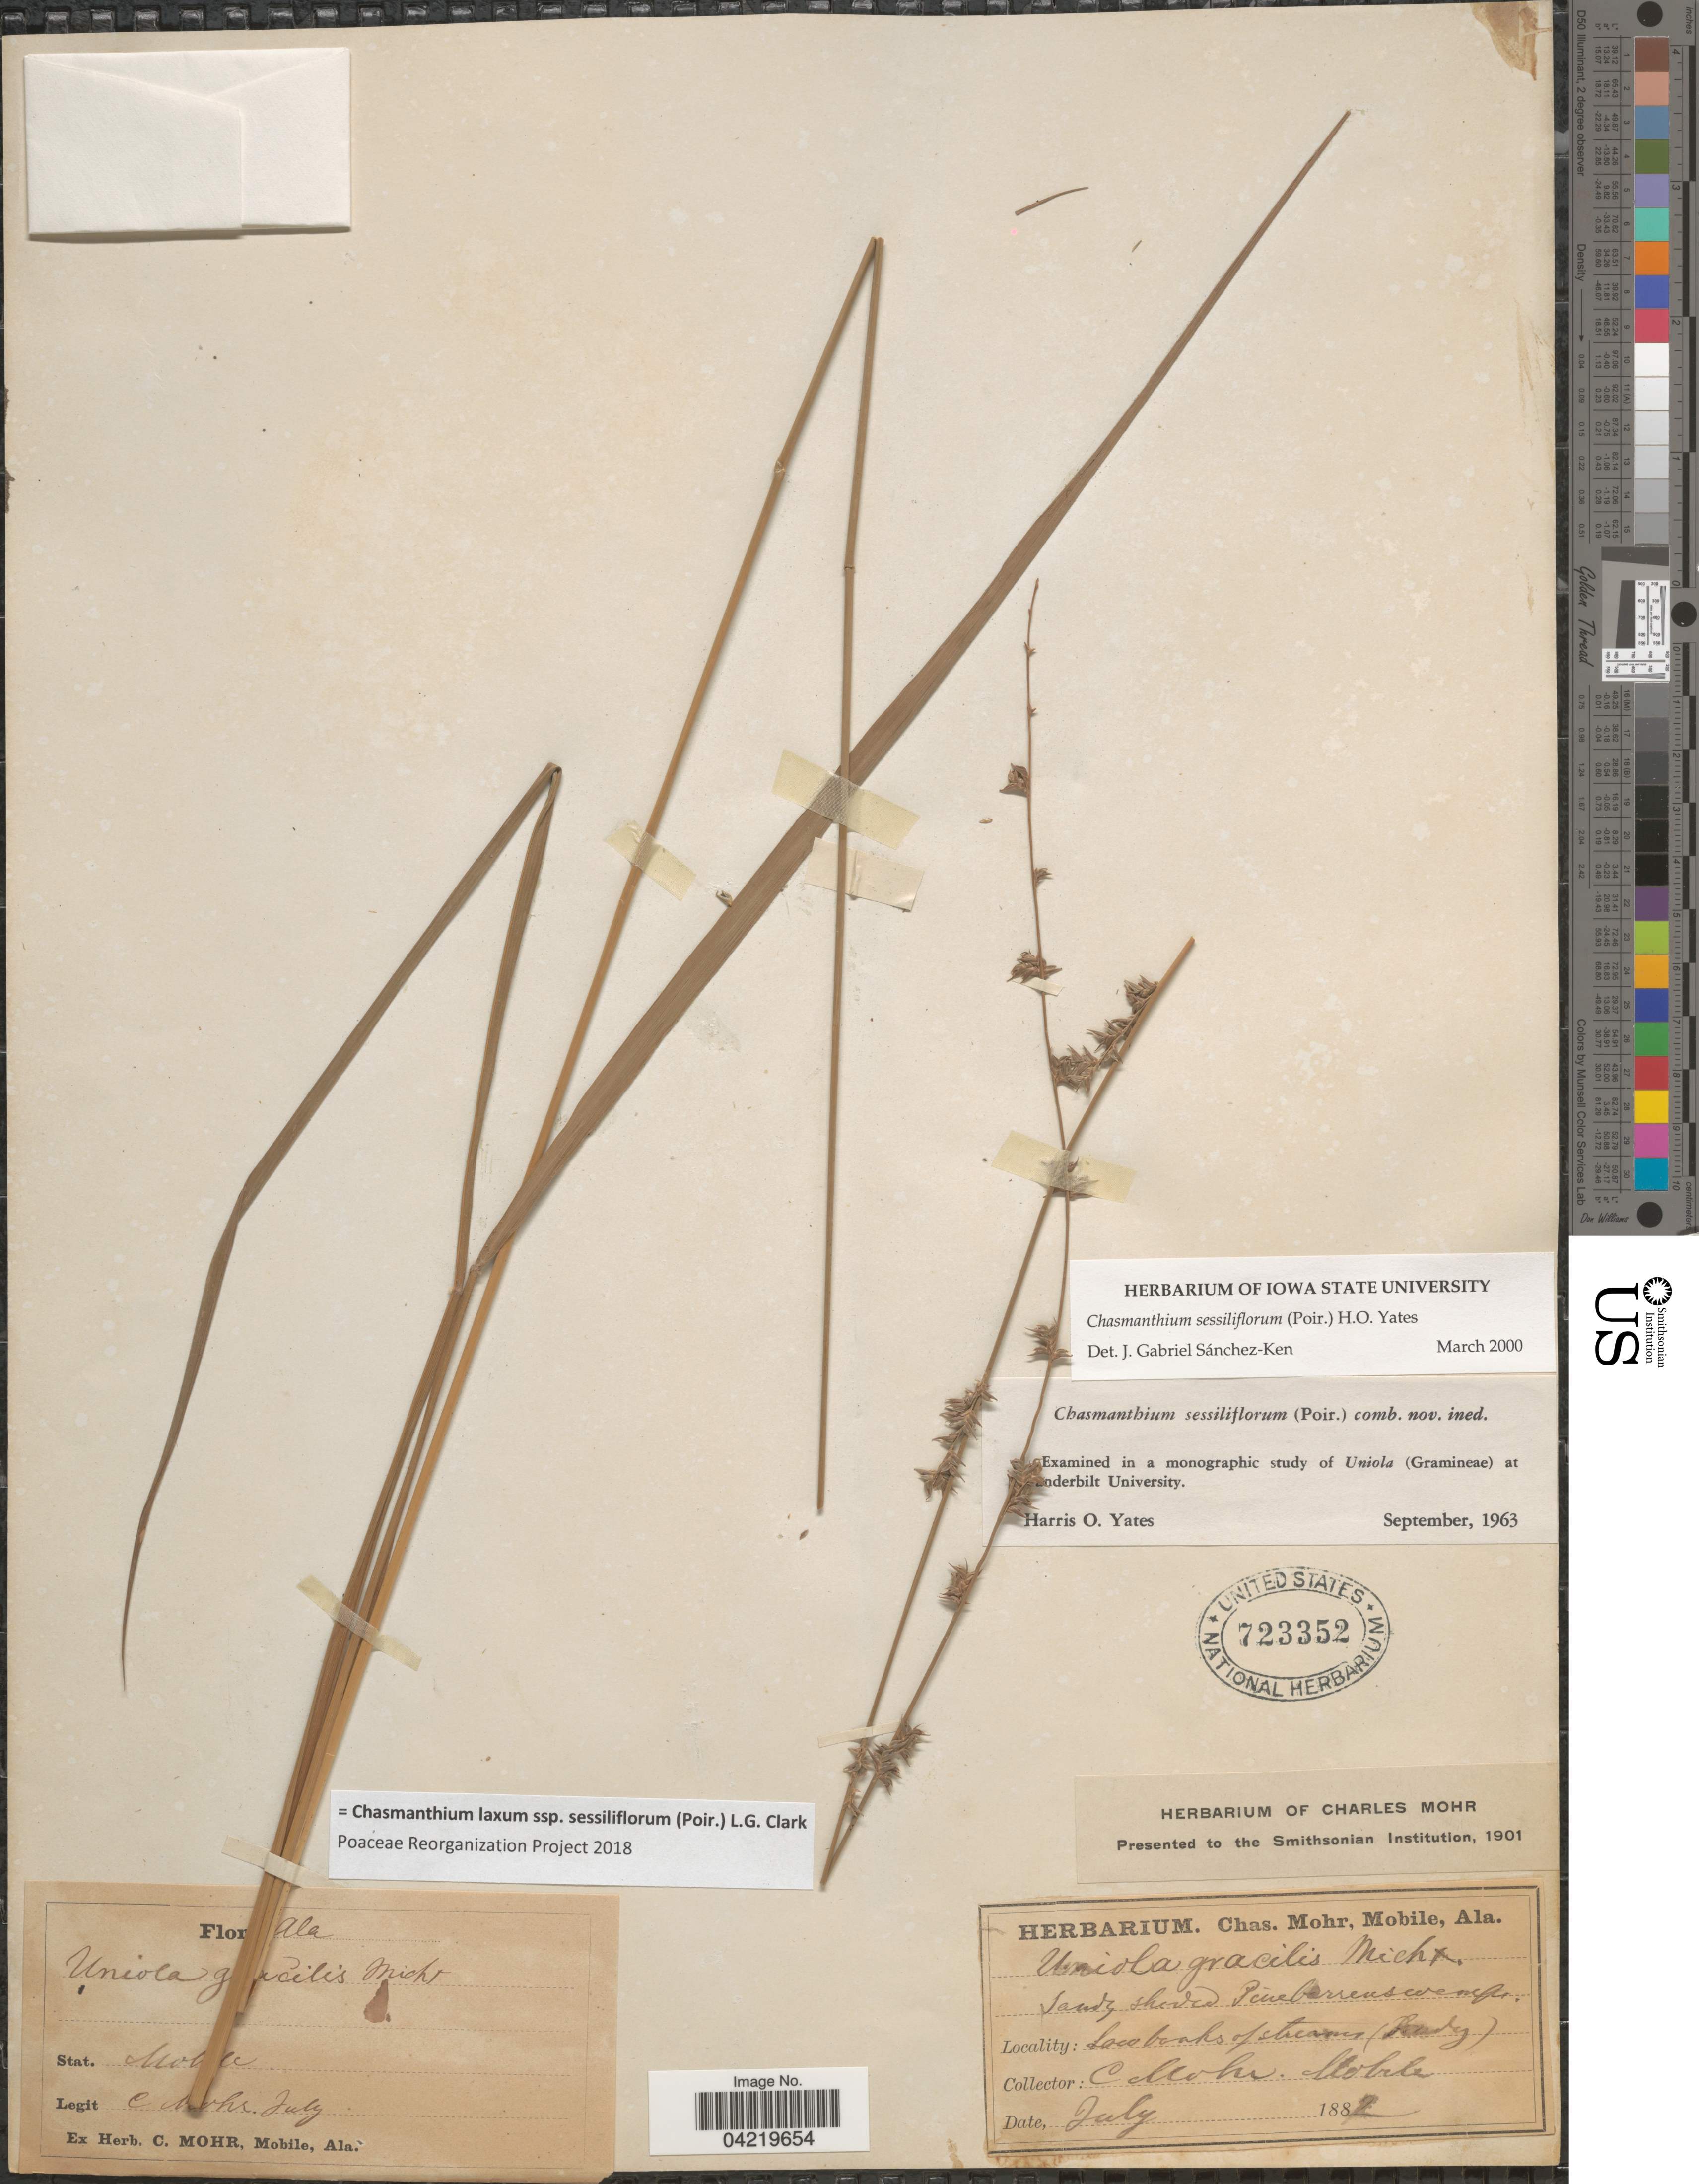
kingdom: Plantae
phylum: Tracheophyta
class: Liliopsida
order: Poales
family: Poaceae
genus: Chasmanthium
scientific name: Chasmanthium laxum subsp. sessiliflorum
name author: (L.) H.O. Yates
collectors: C. T. Mohr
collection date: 1892-07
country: United States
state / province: Alabama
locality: Stat. Mobile.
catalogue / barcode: US 723352